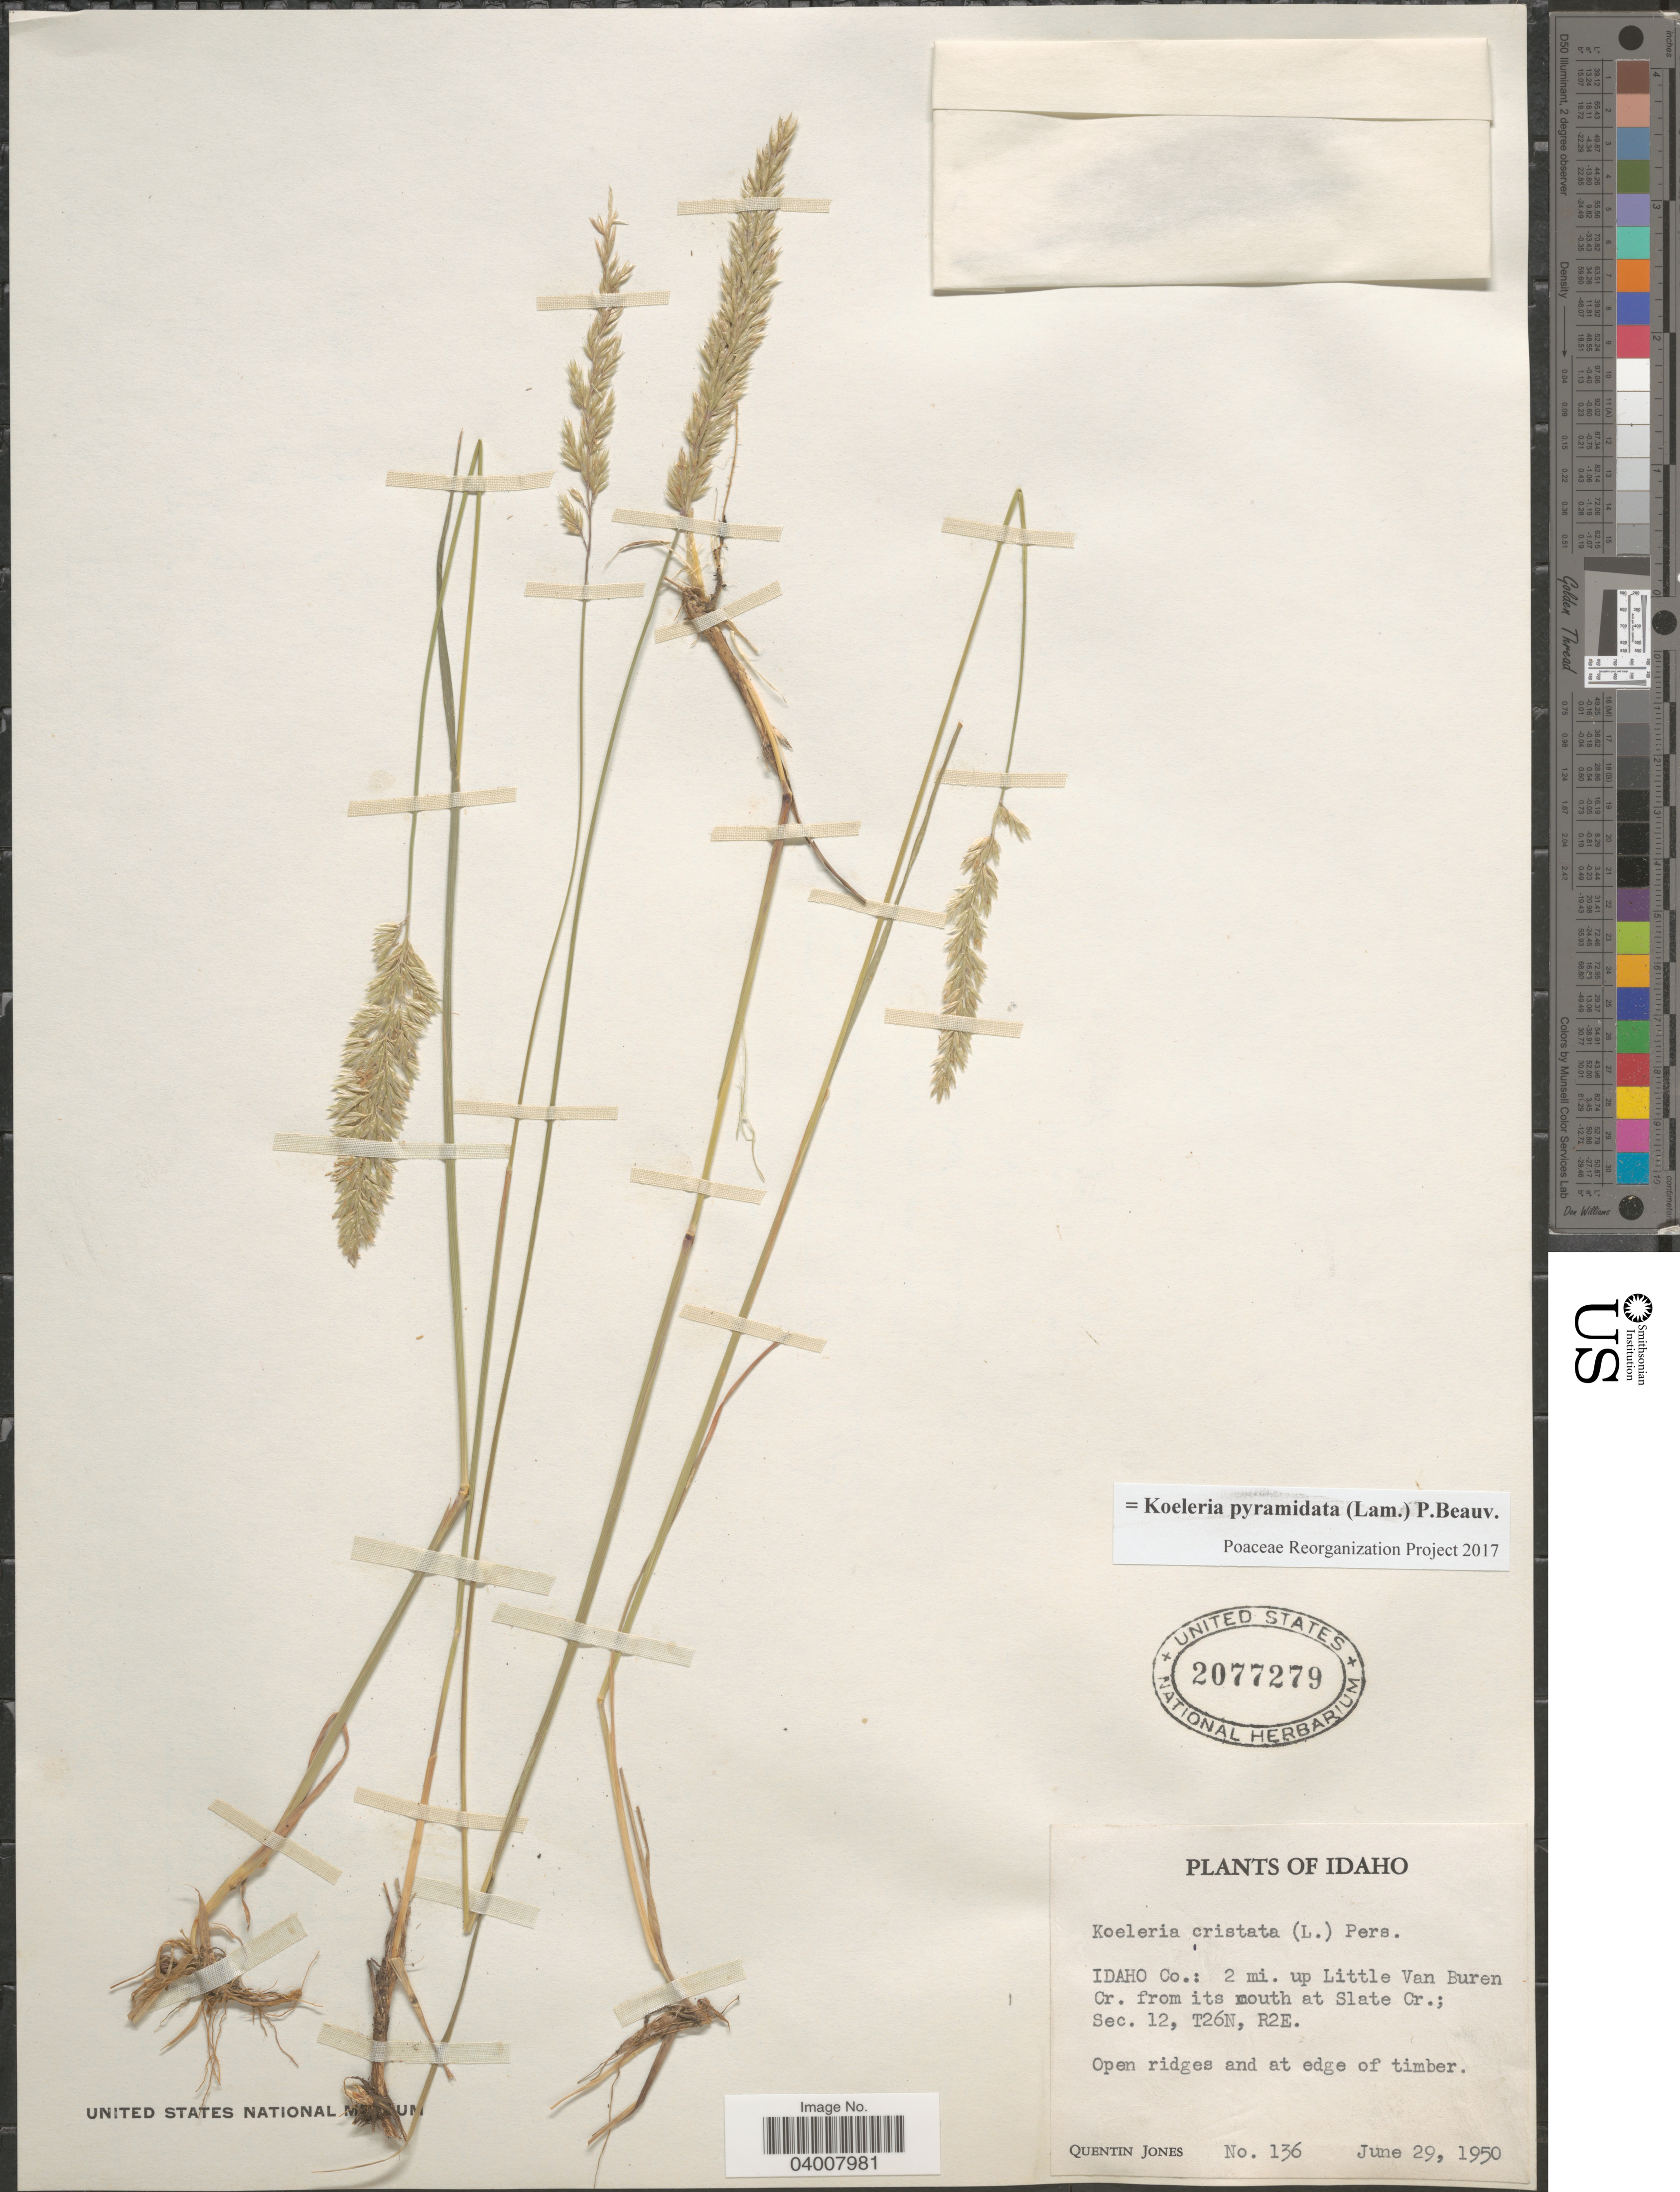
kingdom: Plantae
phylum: Tracheophyta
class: Liliopsida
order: Poales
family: Poaceae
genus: Koeleria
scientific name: Koeleria pyramidata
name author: (Lam.) P. Beauv.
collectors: Q. Jones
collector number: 136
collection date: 1950-06-29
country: United States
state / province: Idaho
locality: Idaho Co.: 2 mi. up Little Van Buren Cr. from its mouth at Slate Cr.; Sec. 12, T26N, R2E. Open ridges and at edge of timber.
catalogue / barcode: US 2077279